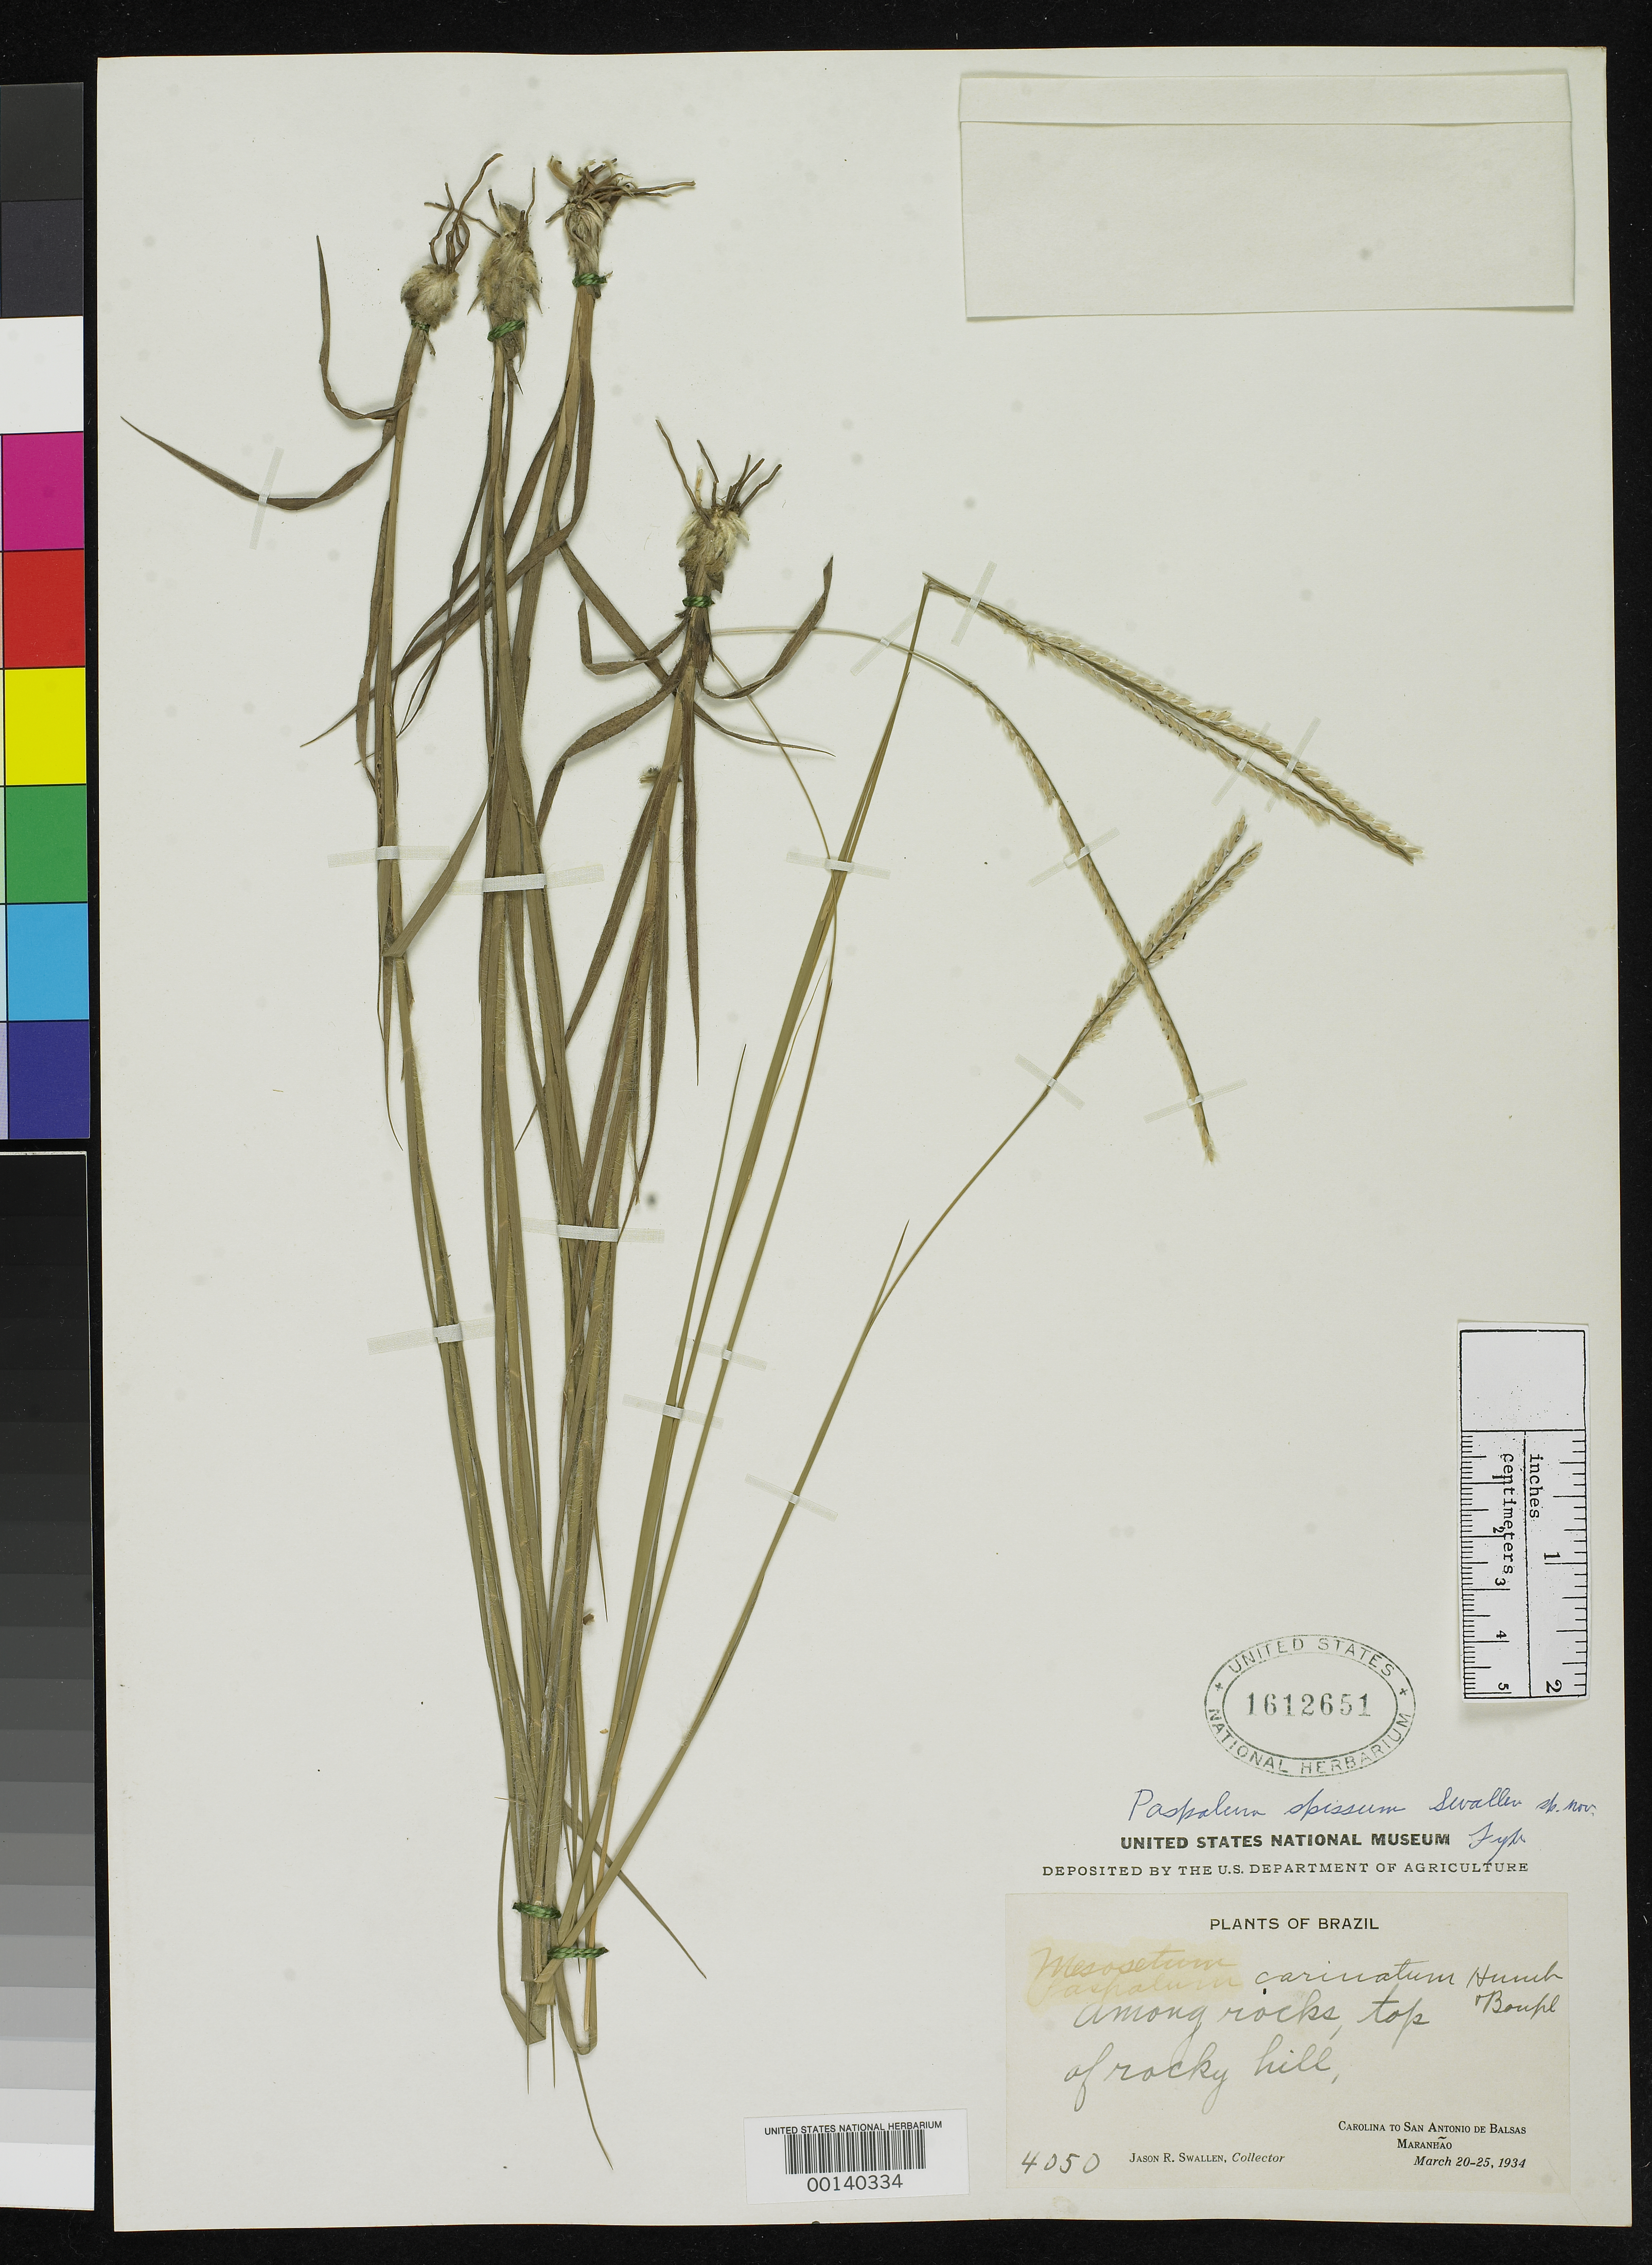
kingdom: Plantae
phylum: Tracheophyta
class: Liliopsida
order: Poales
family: Poaceae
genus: Paspalum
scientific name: Paspalum spissum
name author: Swallen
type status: Holotype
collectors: J. R. Swallen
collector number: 4050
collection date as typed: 20 Mar 1934 to 25 Mar 1934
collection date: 1934-03-20/1934-03-25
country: Brazil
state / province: Maranhão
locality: Carolina to San Antonio de Balsas.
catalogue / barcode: US 1612651